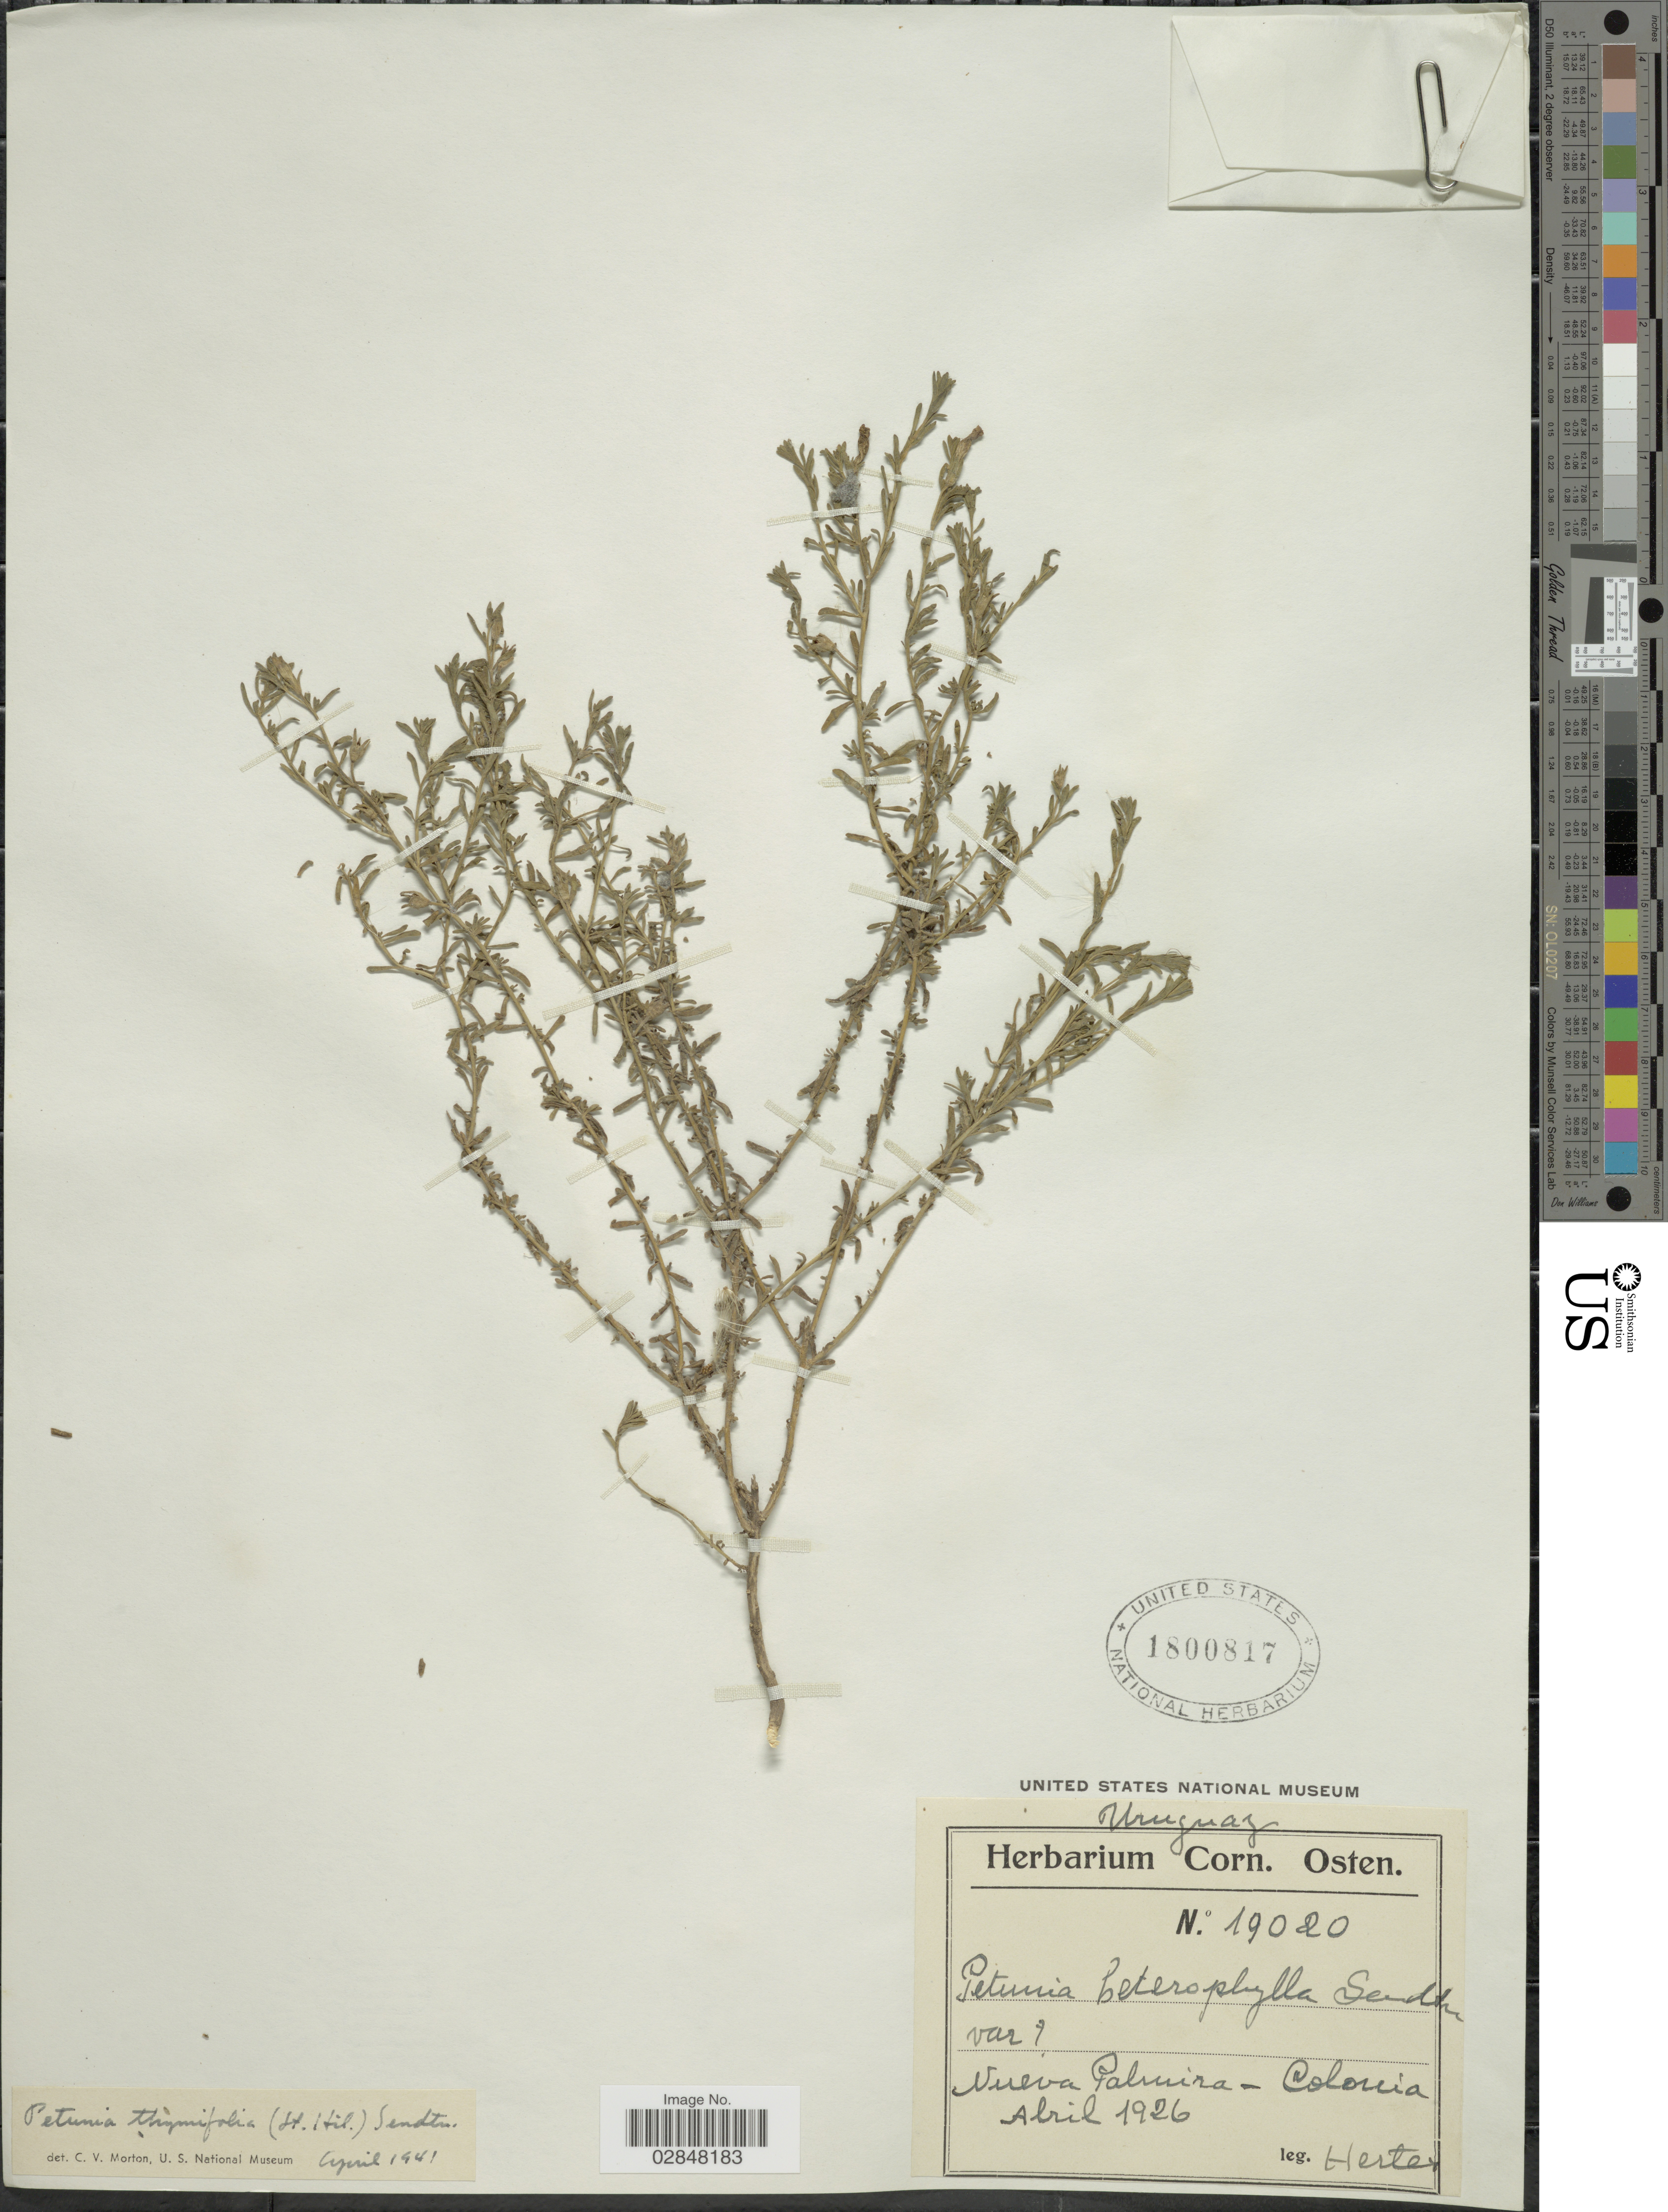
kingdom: Plantae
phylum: Tracheophyta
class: Magnoliopsida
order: Solanales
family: Solanaceae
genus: Petunia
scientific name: Petunia thymifolia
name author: (A. St.-Hil.) Sendtn.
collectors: Herter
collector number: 19020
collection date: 1926-04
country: Uruguay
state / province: Colonia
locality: Nueva Palmira.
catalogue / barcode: US 1800817